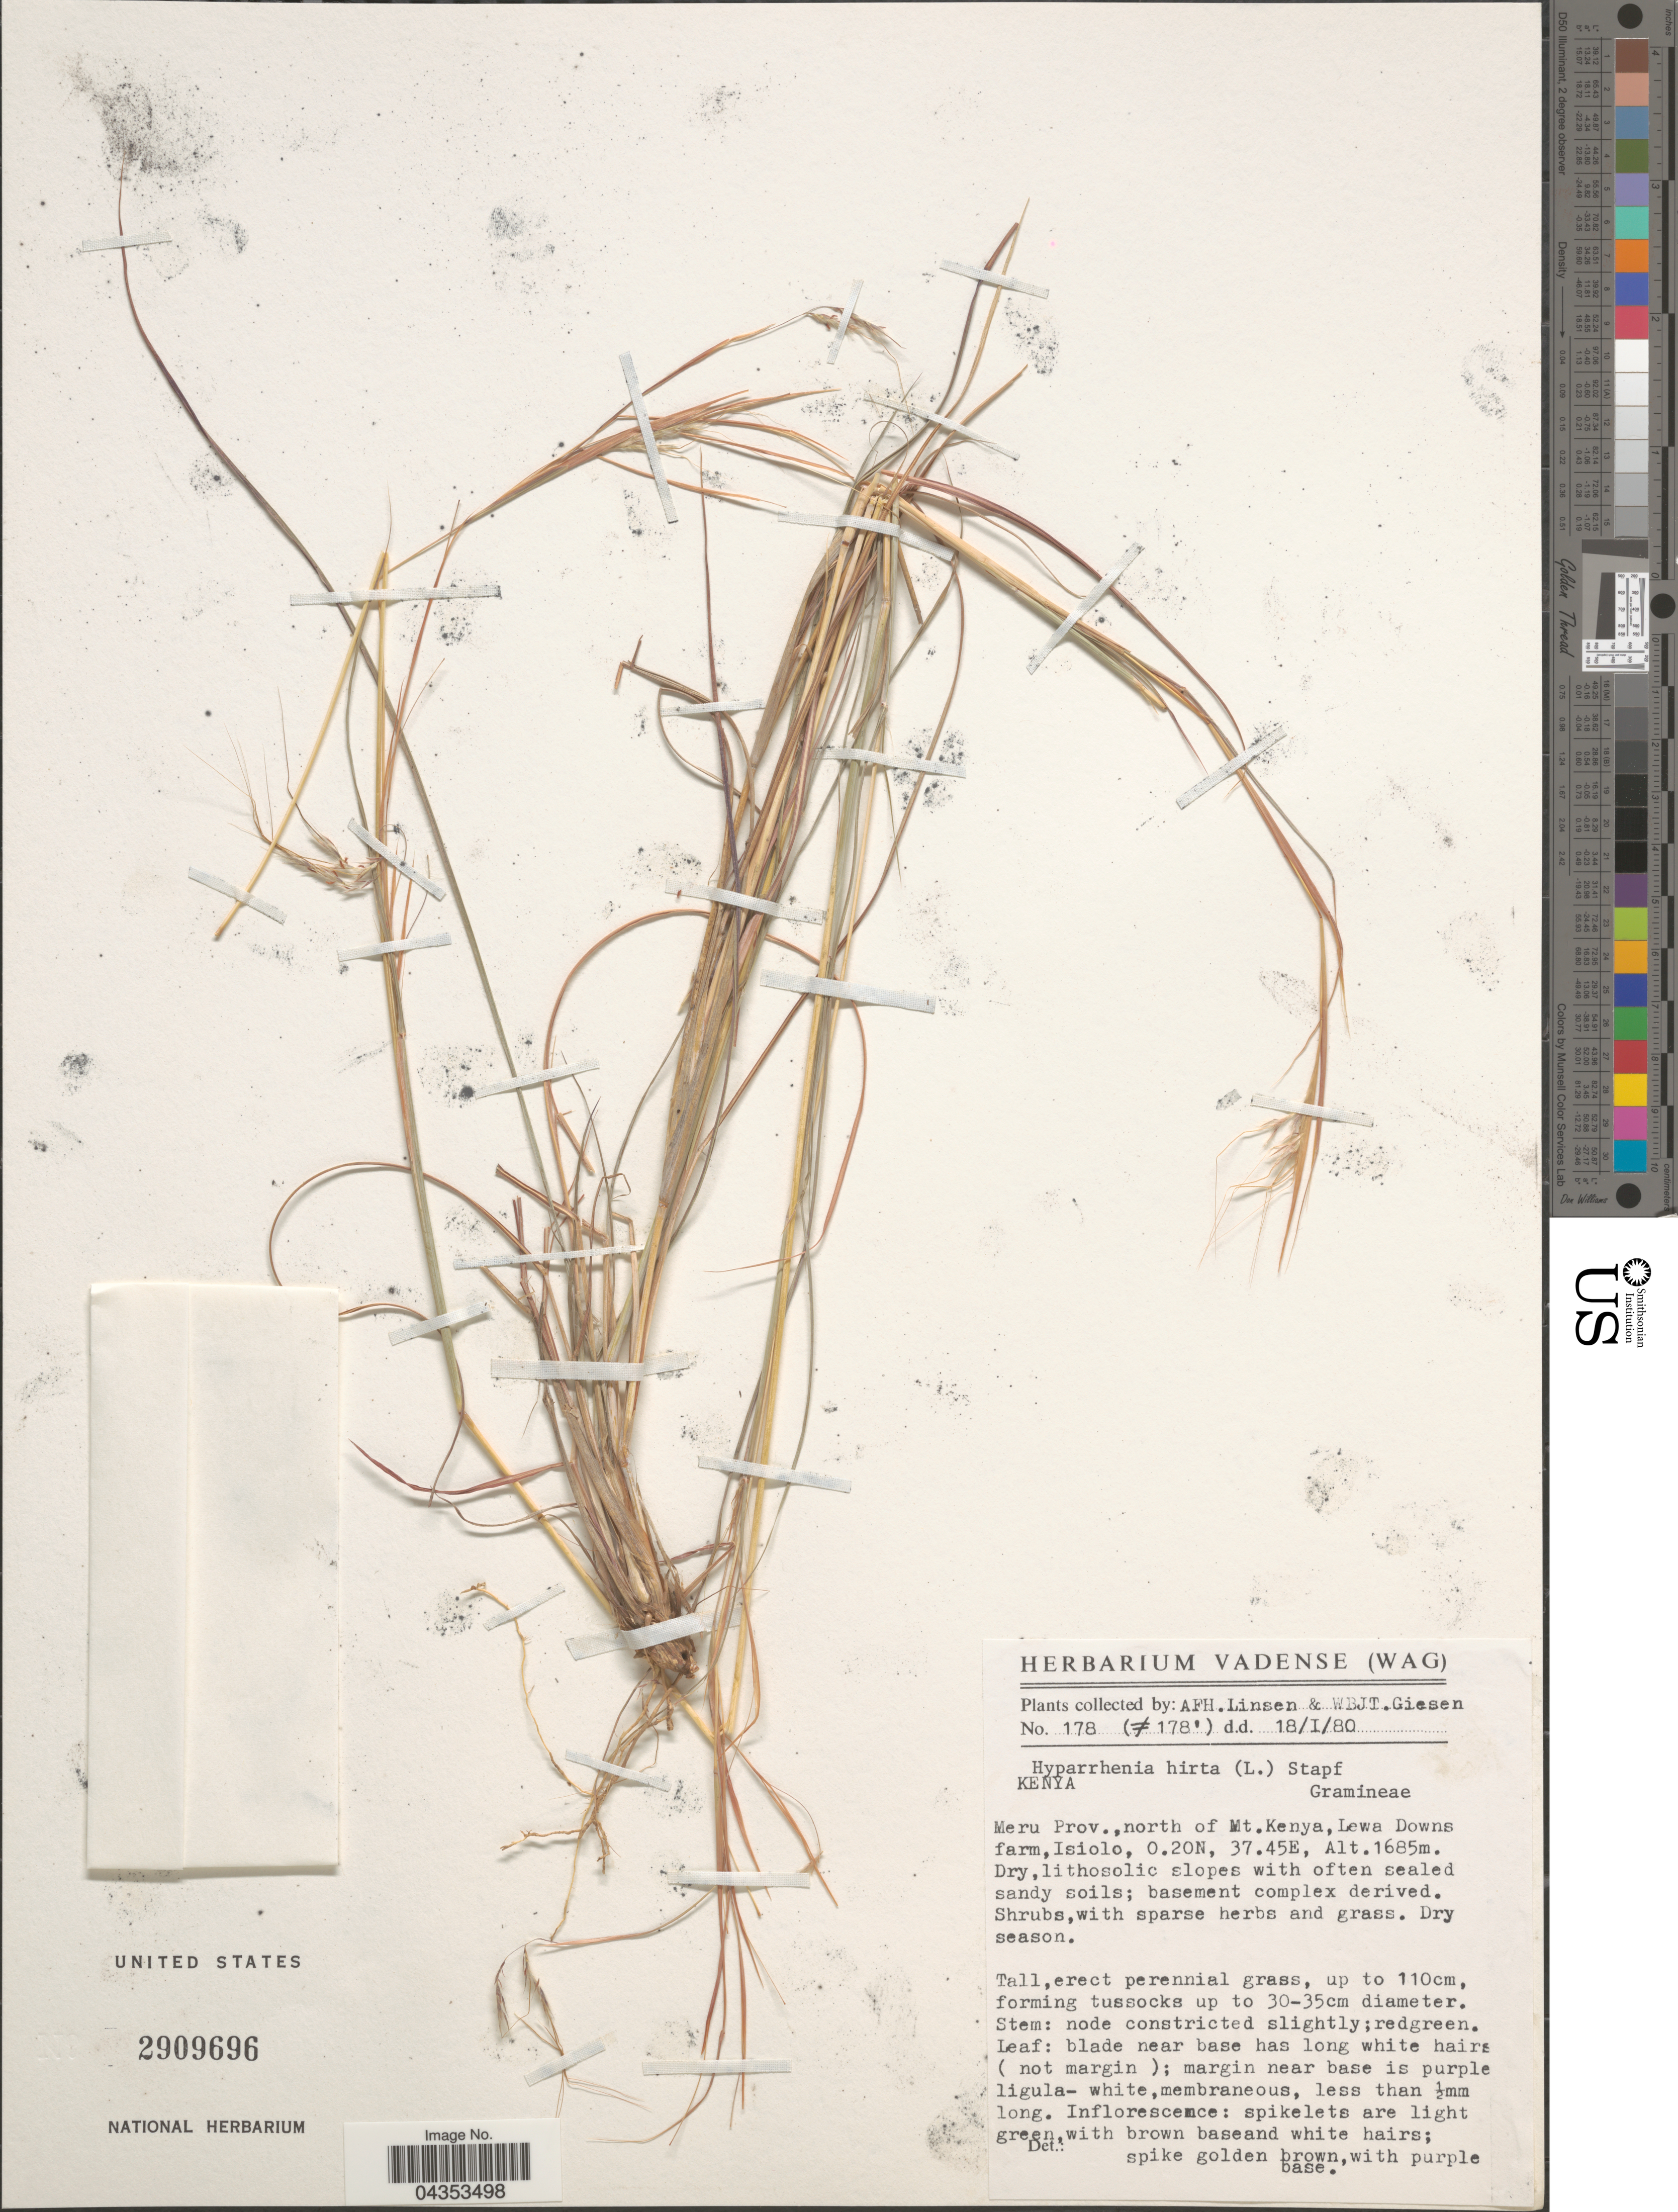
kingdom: Plantae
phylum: Tracheophyta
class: Liliopsida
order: Poales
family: Poaceae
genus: Hyparrhenia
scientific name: Hyparrhenia hirta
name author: (L.) Stapf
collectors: A. Linsen & W. Giesen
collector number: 178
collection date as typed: Transcribed d/m/y: 18/1/80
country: Kenya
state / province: Meru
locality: North of Mt. Kenya, Lewa Downs farm, Isiolo.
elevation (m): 1685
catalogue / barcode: US 2909696